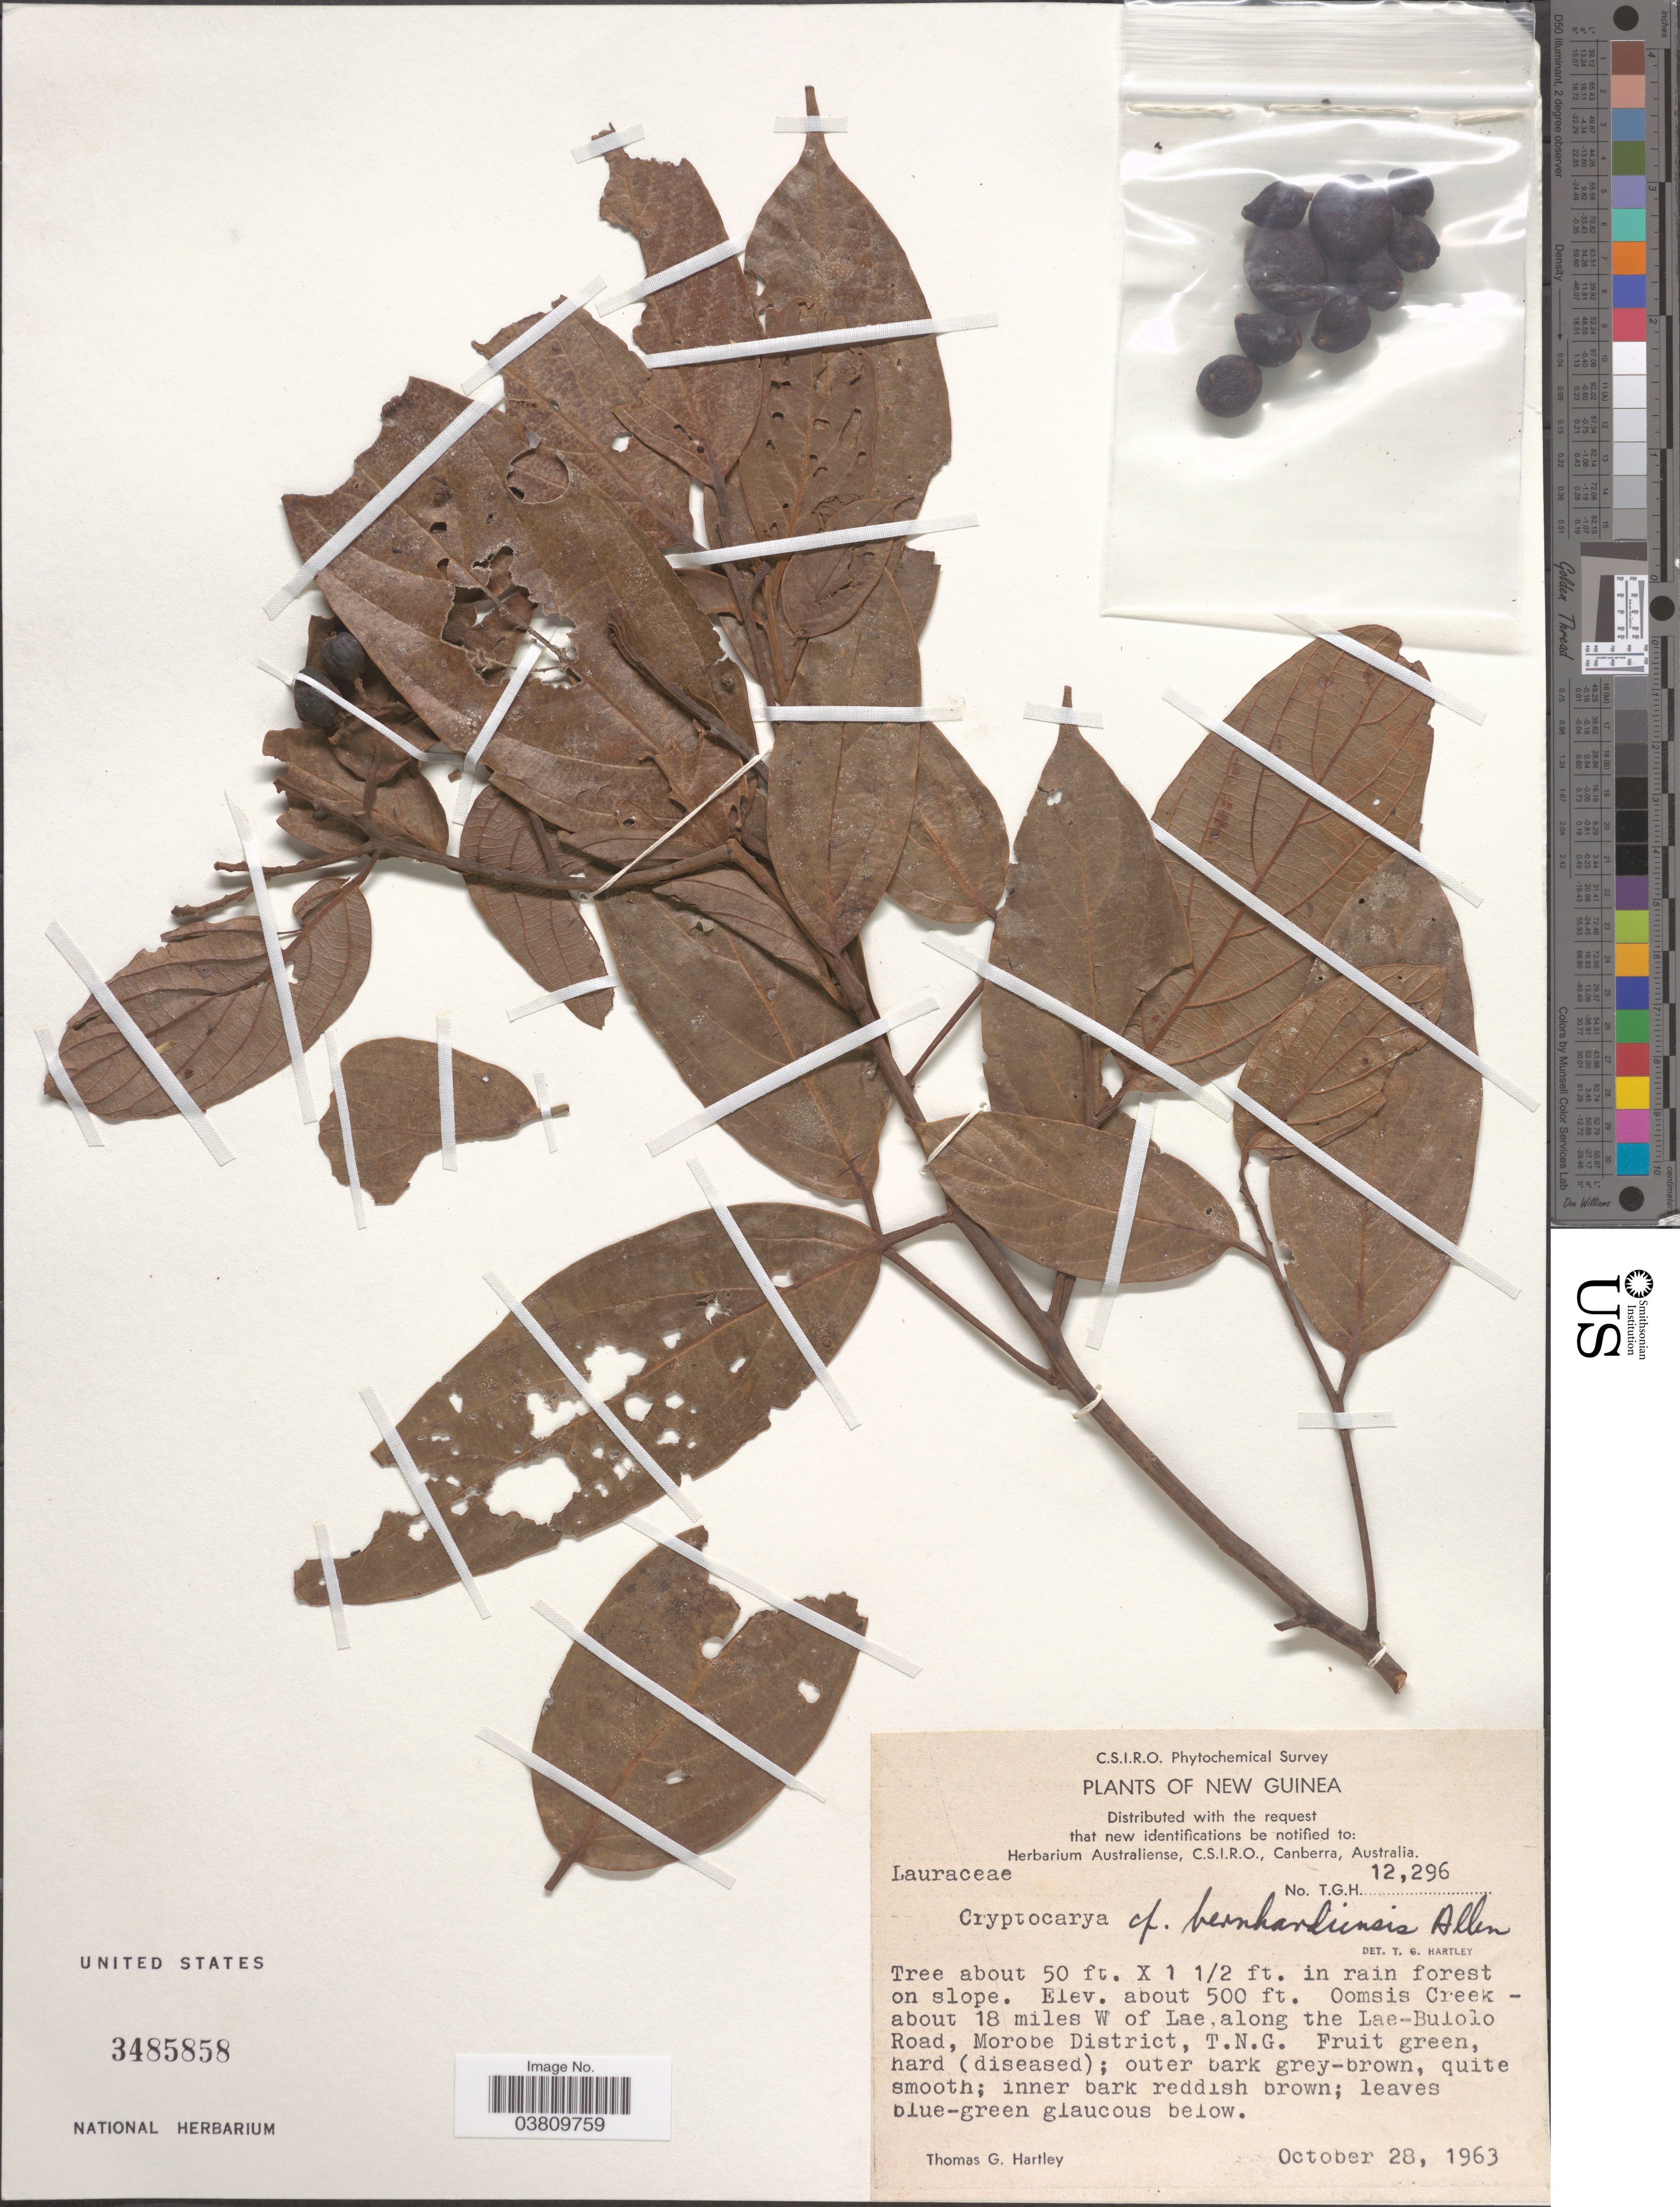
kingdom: Plantae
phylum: Tracheophyta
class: Magnoliopsida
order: Laurales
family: Lauraceae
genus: Cryptocarya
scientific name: Cryptocarya bernhardiensis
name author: C.K. Allen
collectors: T. Hartley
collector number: TGH 12296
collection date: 1963-10-28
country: Papua New Guinea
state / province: Morobe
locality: New Guinea. Oomsis Creek - about 18 miles W of Lae along the Lae-Bulolo Road, Morobe District, T.N.G.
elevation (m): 152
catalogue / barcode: US 3485858